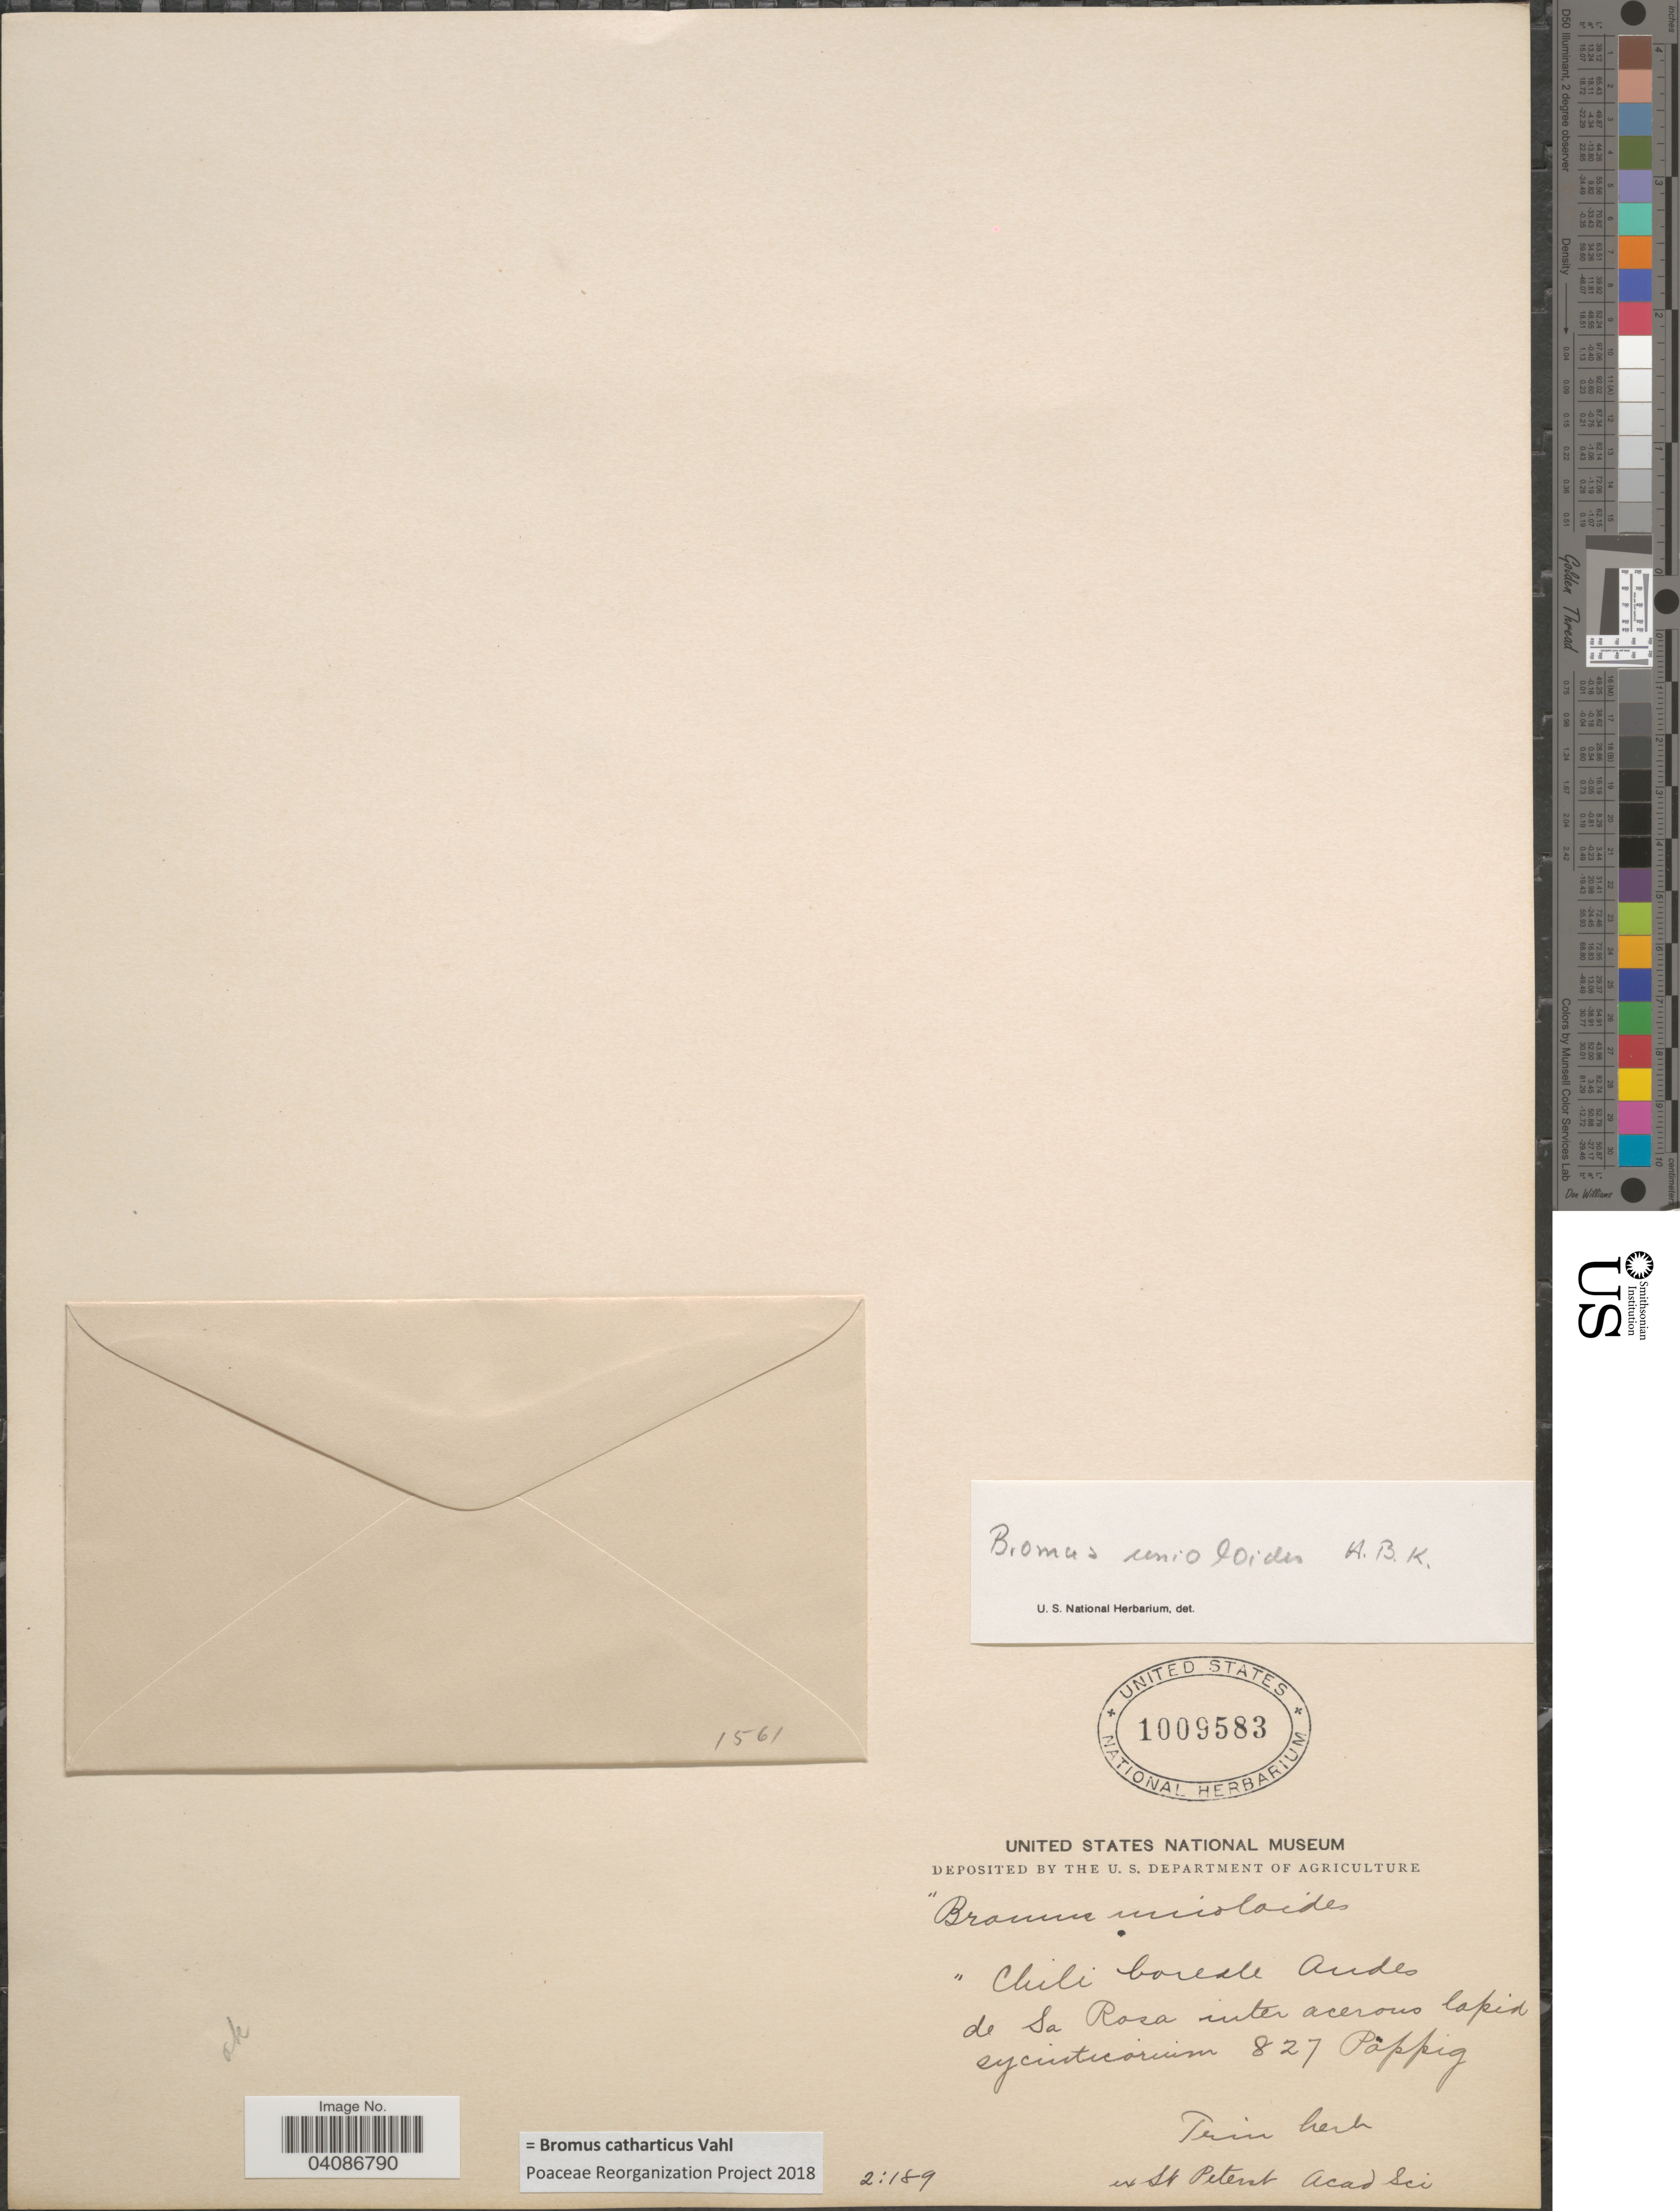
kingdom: Plantae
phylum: Tracheophyta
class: Liliopsida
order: Poales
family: Poaceae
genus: Bromus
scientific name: Bromus catharticus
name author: Vahl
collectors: -. Poppig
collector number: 827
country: Chile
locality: Chili boreale Andes de Sa Rosa inter acerous lapid sycinticoruim [interpreted].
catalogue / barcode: US 1009583